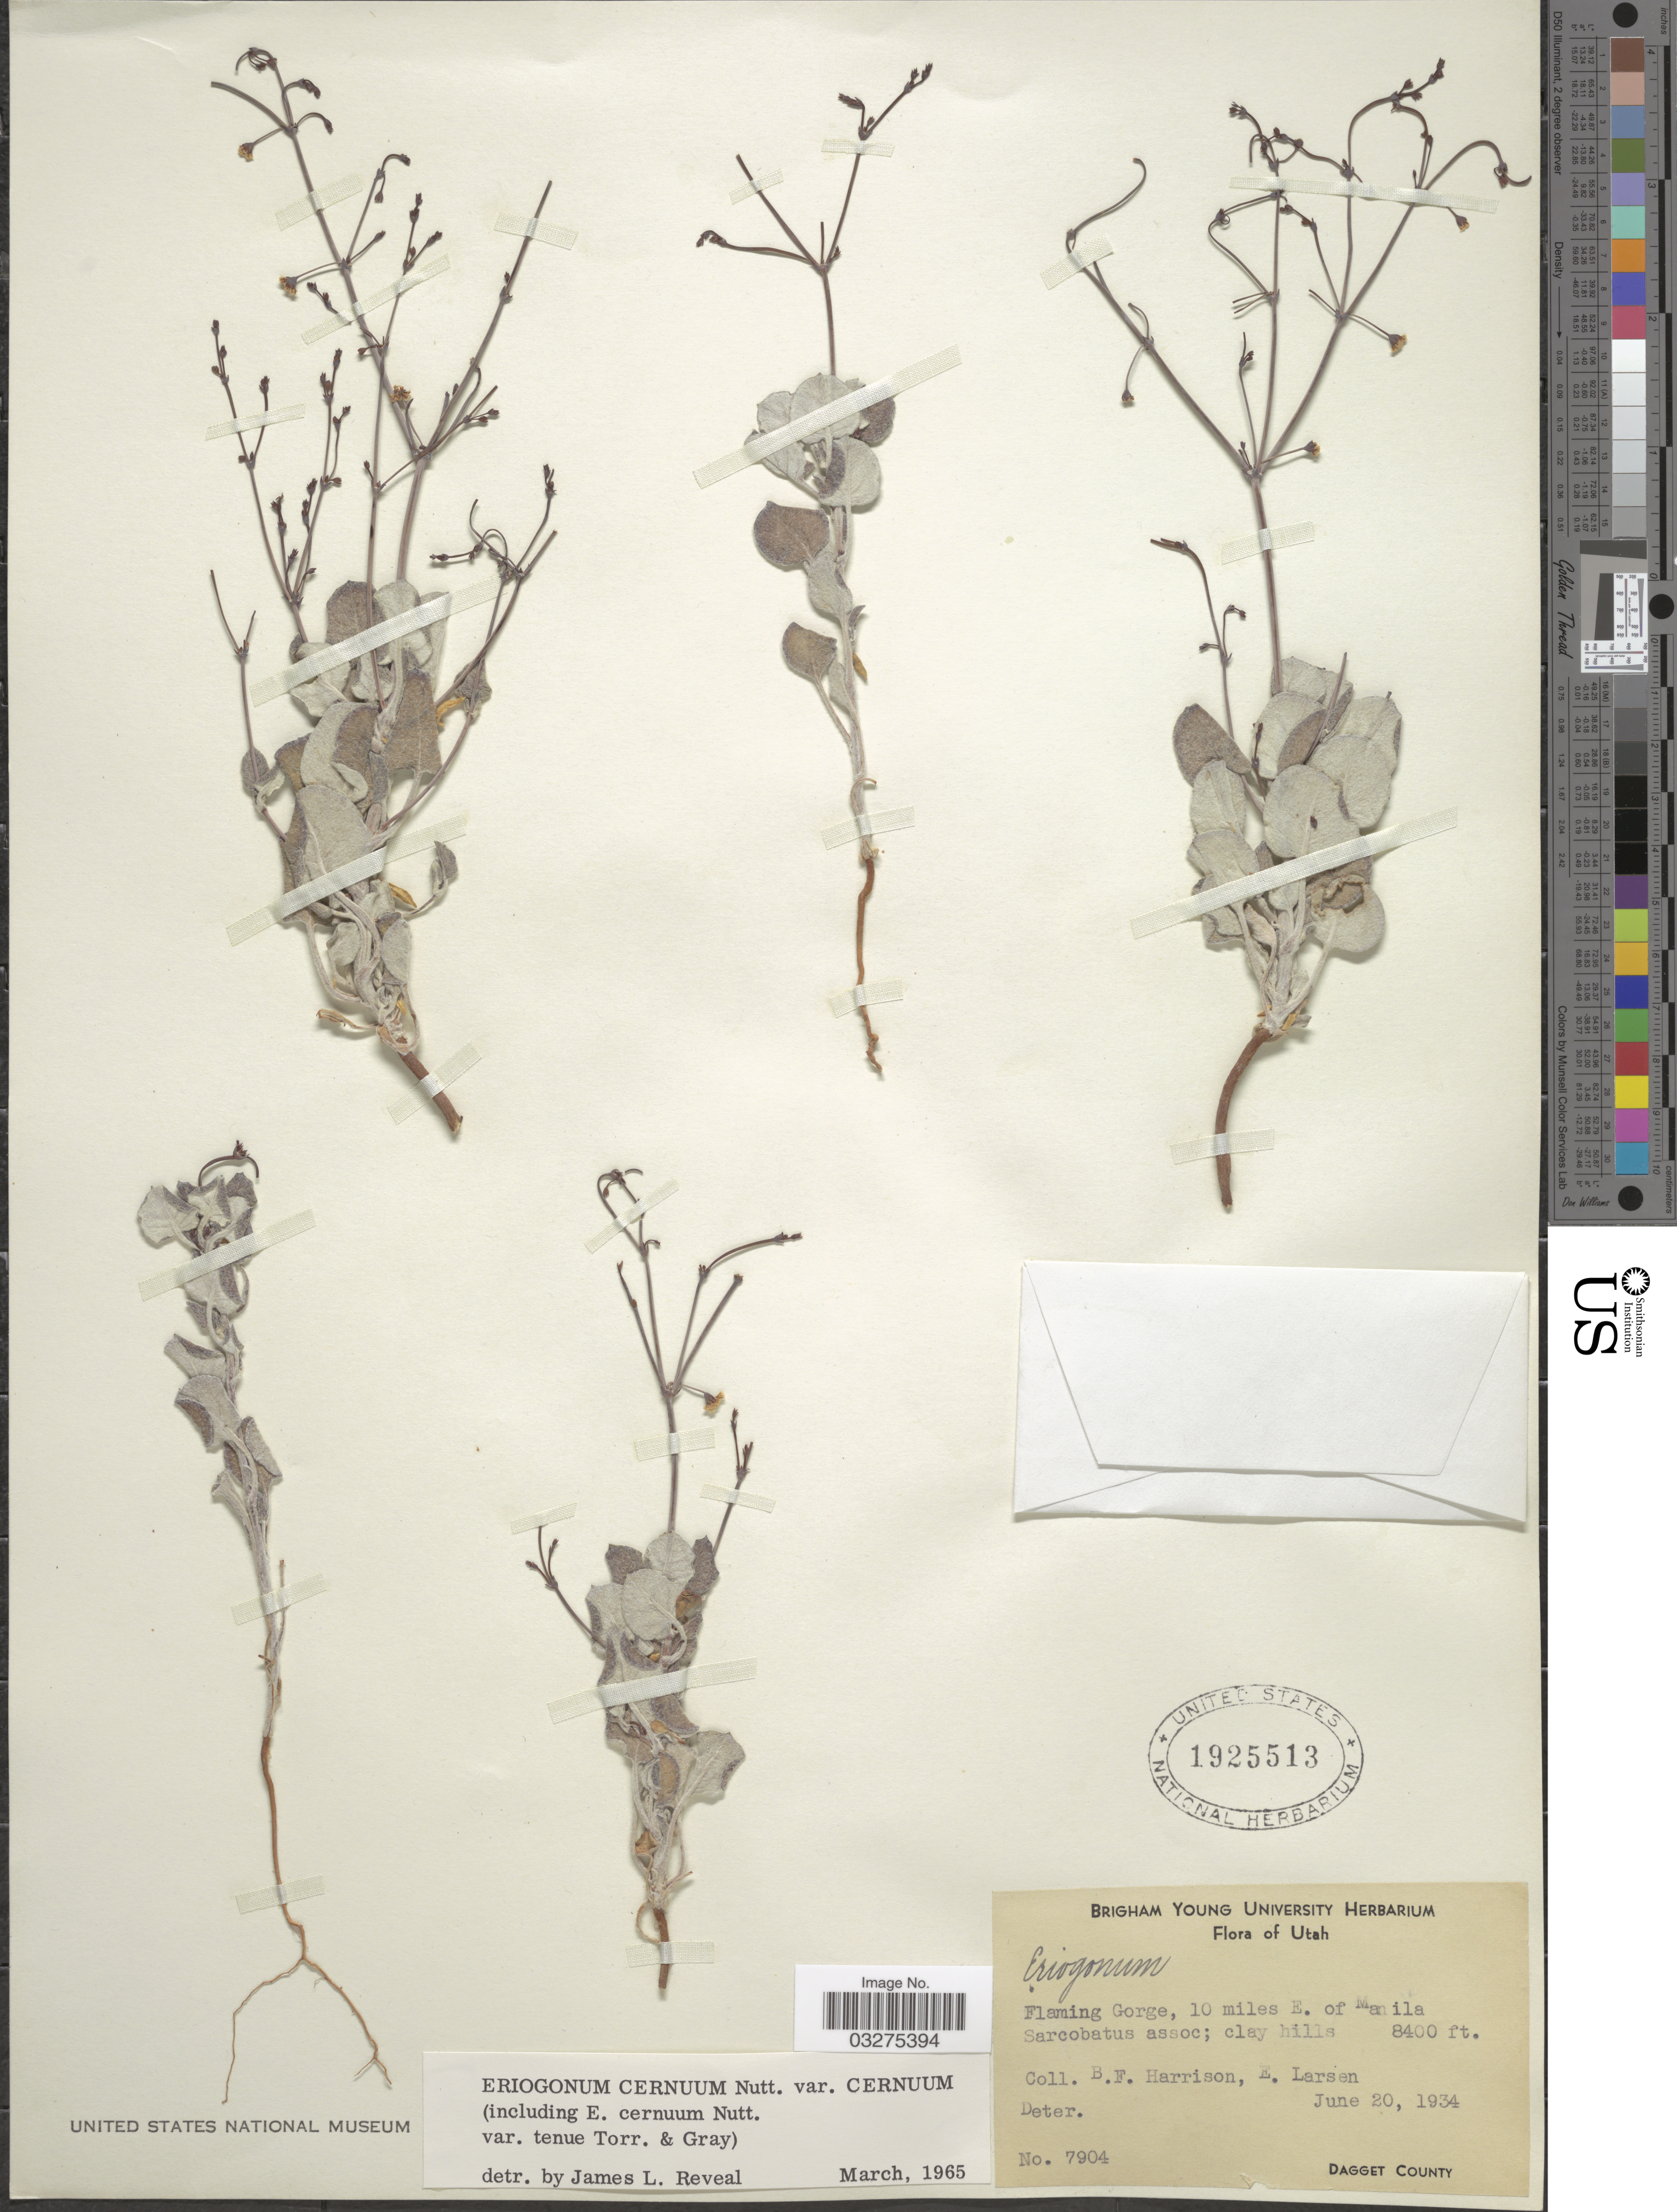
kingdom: Plantae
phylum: Tracheophyta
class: Magnoliopsida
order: Caryophyllales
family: Polygonaceae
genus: Eriogonum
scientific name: Eriogonum cernuum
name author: Nutt.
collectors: B. F. Harrison & E. Larsen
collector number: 7904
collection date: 1934-06-20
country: United States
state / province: Utah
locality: Flaming Gorge, 10 miles E. of Manila. Dagget County.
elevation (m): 2560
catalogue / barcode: US 1925513